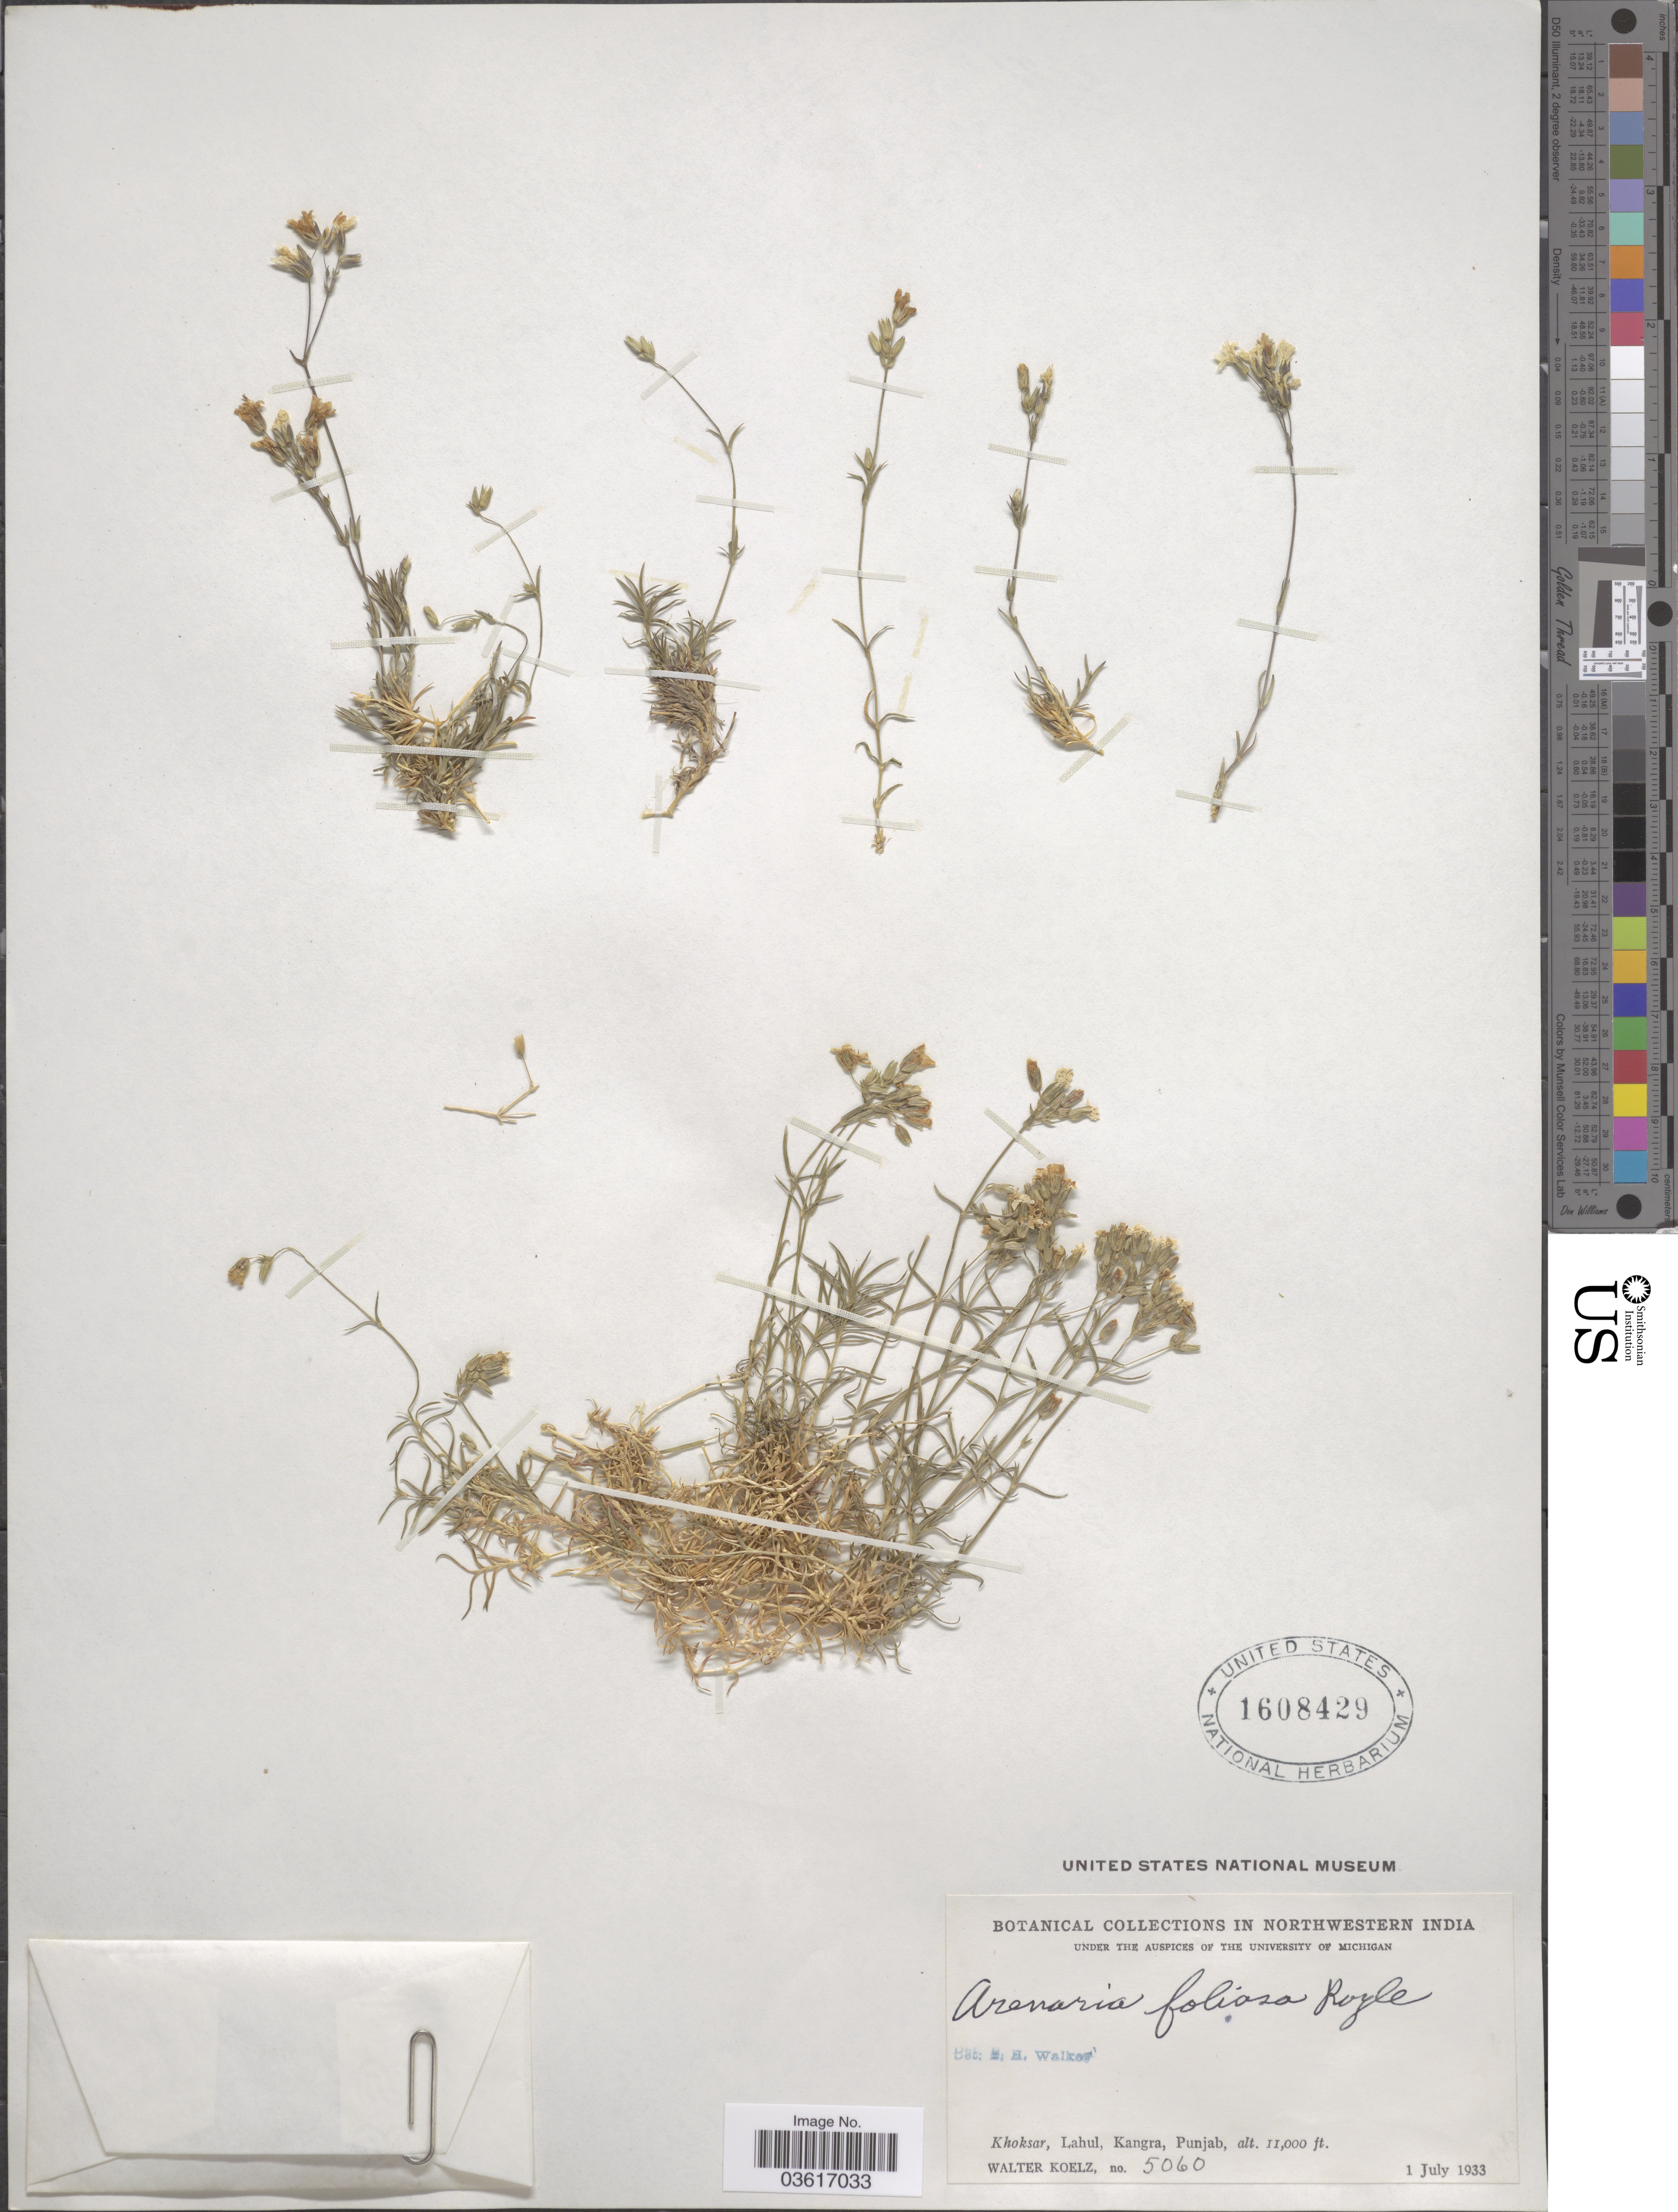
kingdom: Plantae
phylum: Tracheophyta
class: Magnoliopsida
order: Caryophyllales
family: Caryophyllaceae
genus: Minuartia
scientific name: Minuartia foliosa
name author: (Royle ex Edgew. & Hook. f.) R.B. Majumdar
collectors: W. N. Koelz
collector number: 5060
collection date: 1933-07-01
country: India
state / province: Himachal Pradesh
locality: Northwestern India. Khoksar, Lahul, Kangra.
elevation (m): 3353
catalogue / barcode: US 1608429